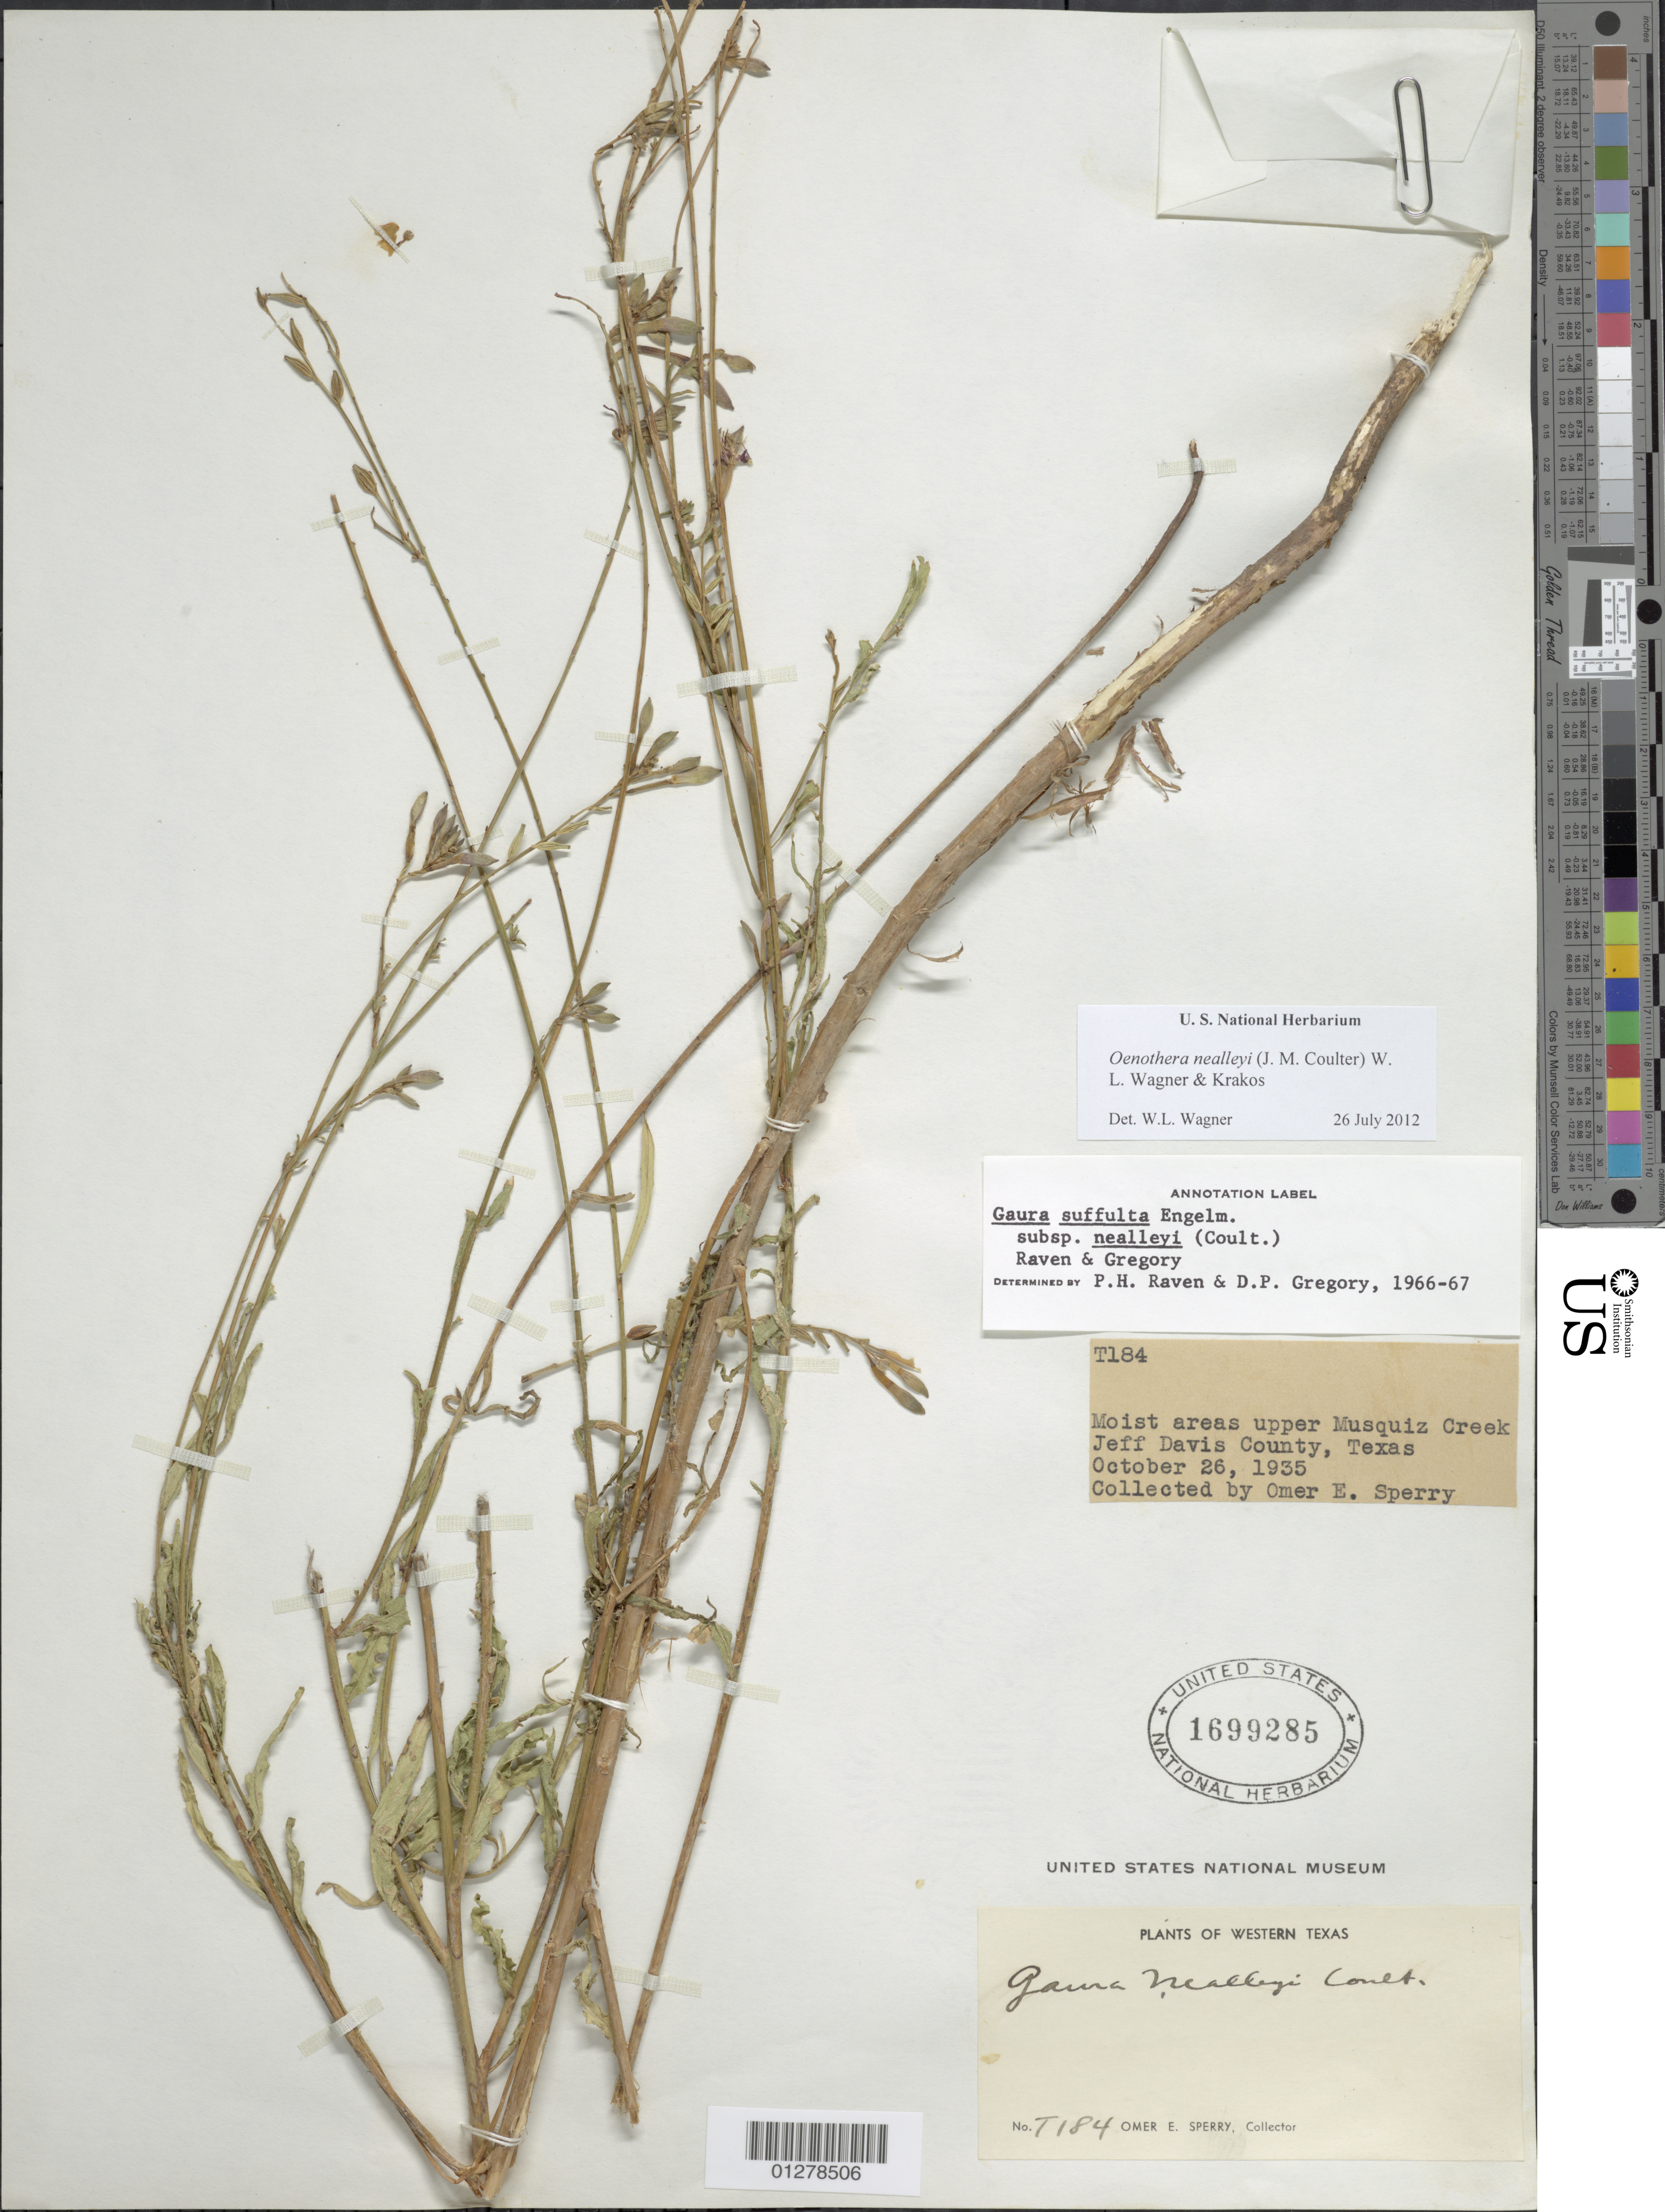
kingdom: Plantae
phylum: Tracheophyta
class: Magnoliopsida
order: Myrtales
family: Onagraceae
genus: Oenothera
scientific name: Oenothera nealleyi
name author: (J.M. Coult.) Krakos & W.L. Wagner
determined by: Wagner, W. L., (BOT), Smithsonian Institution - National Museum of Natural History (UNITED STATES)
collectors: O. E. Sperry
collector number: T184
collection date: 1935-10-26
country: United States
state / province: Texas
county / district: Jeff Davis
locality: Moist areas upper Musquiz Creek.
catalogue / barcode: US 1699285